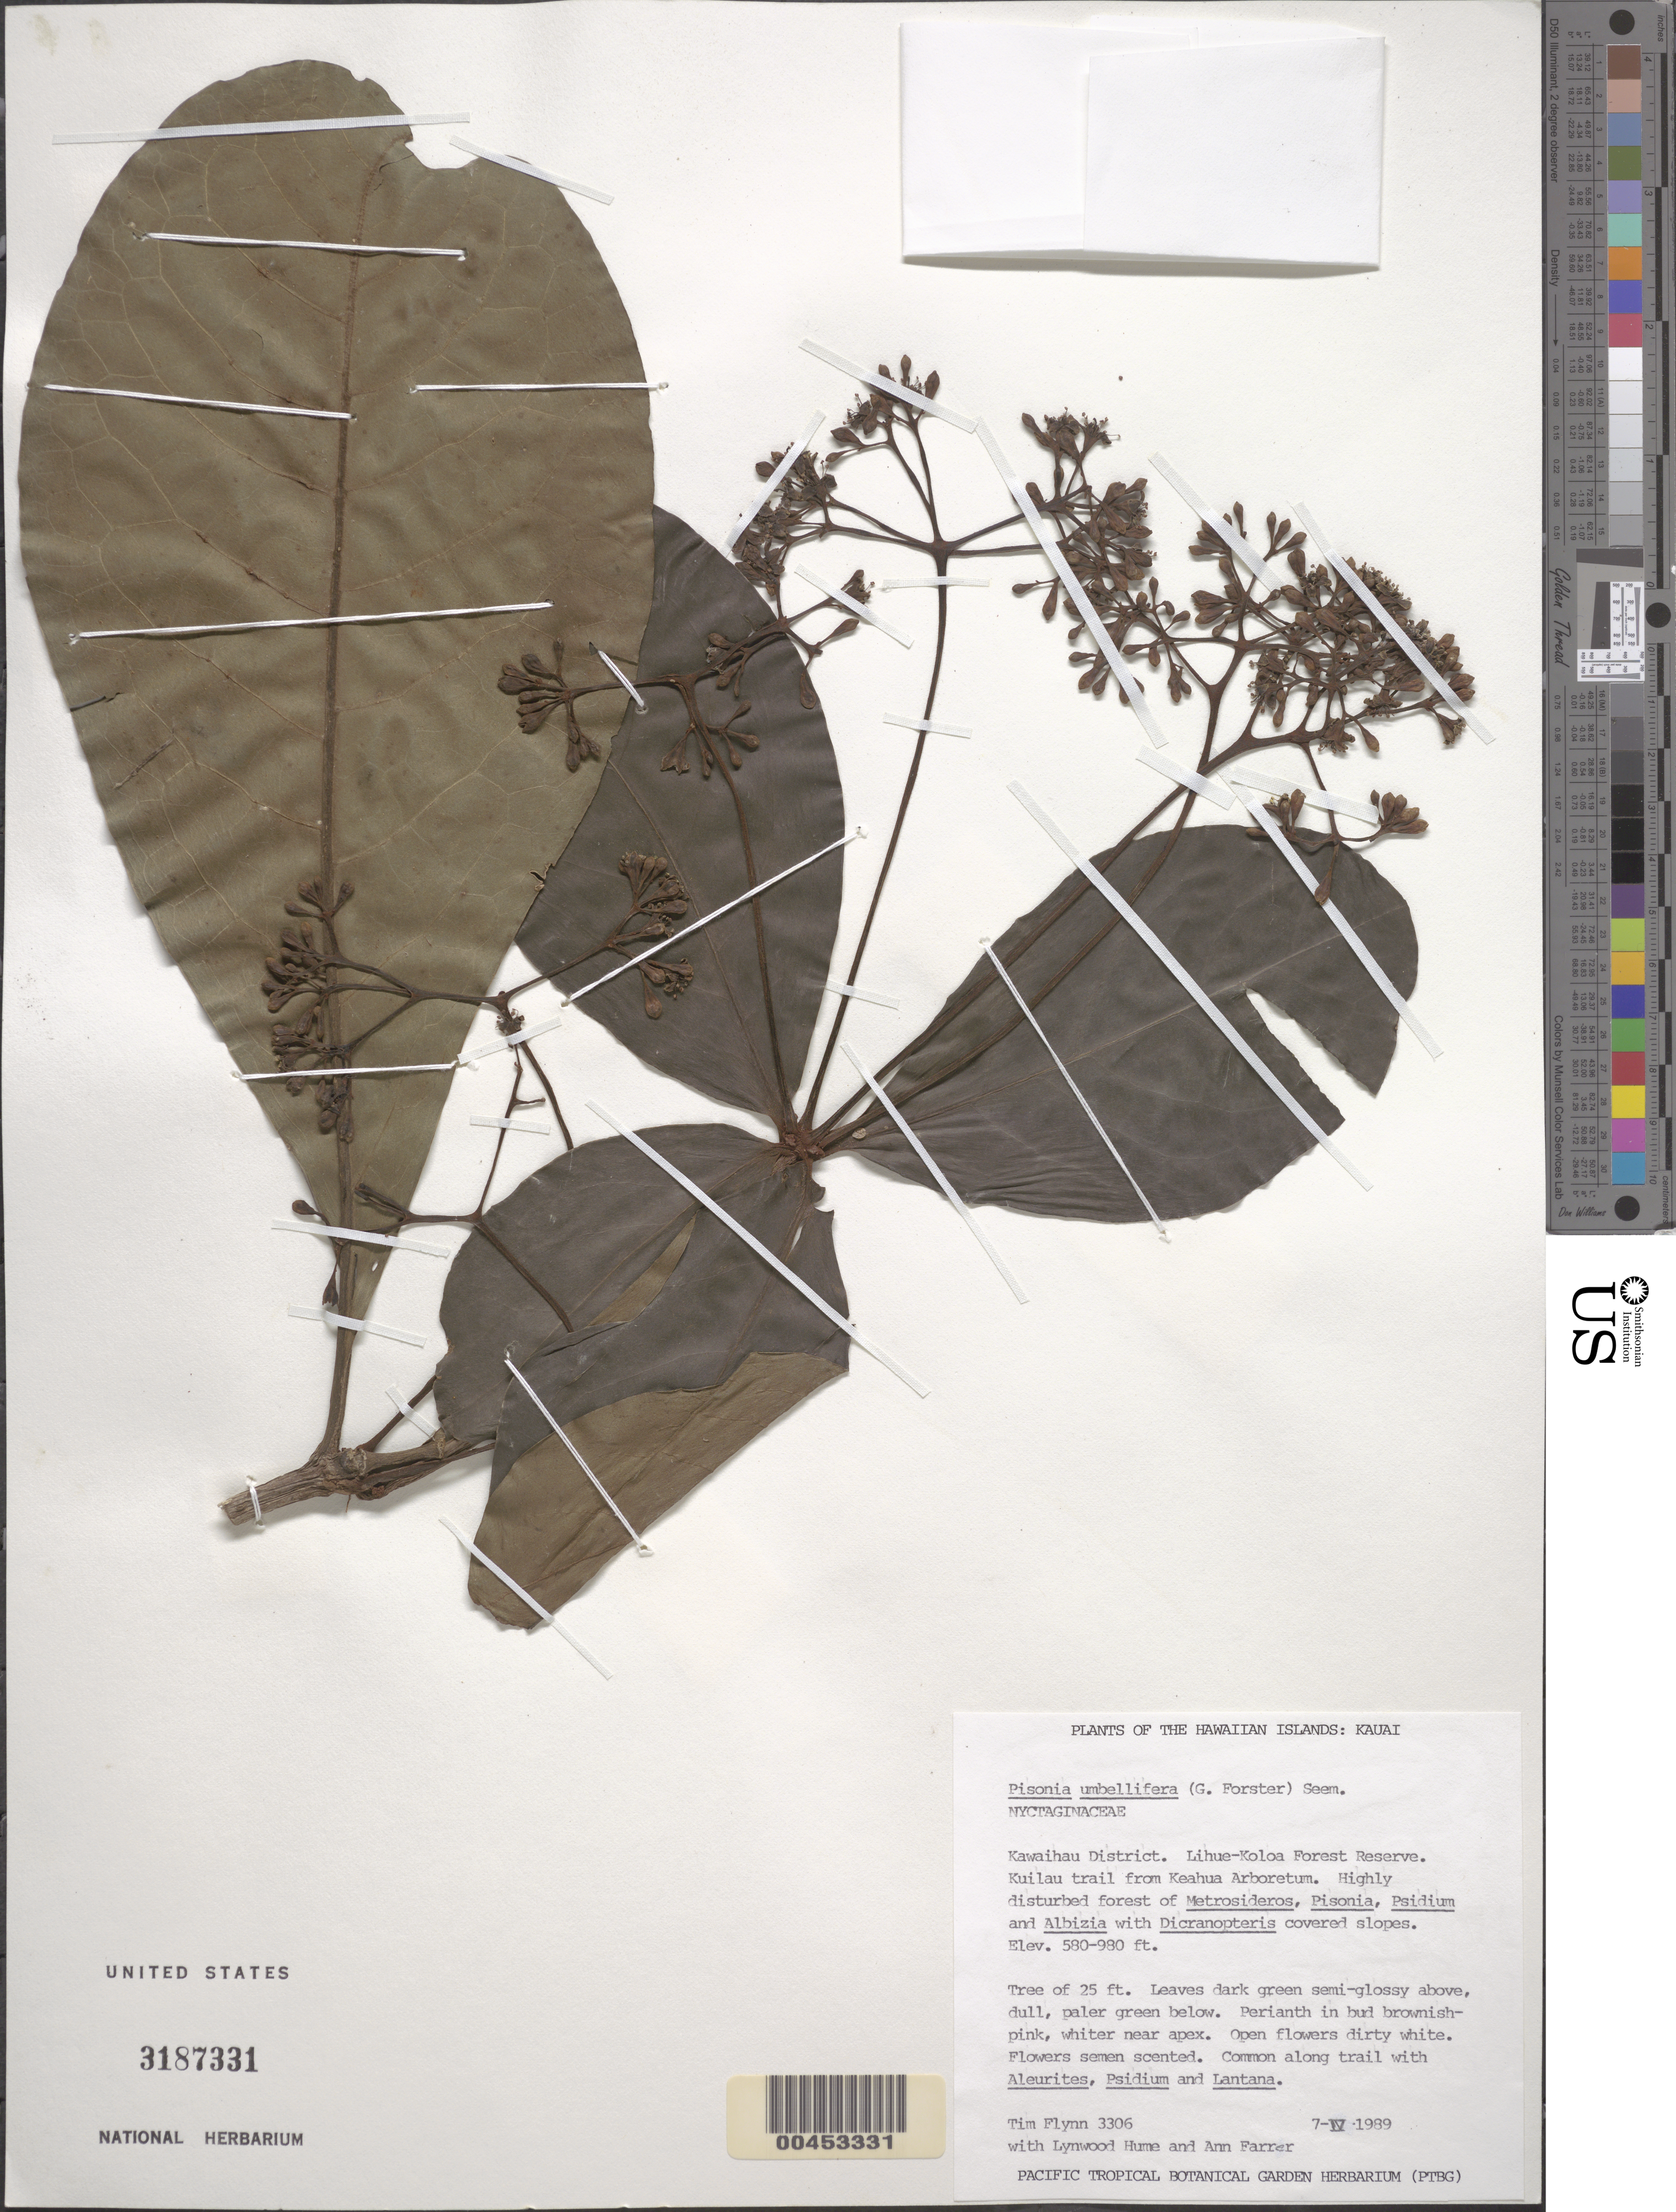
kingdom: Plantae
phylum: Tracheophyta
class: Magnoliopsida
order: Caryophyllales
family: Nyctaginaceae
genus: Ceodes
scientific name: Ceodes umbellifera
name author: J.R. Forst. & G. Forst.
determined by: Wagner, W. L., (BOT), Smithsonian Institution - National Museum of Natural History (UNITED STATES)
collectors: T. W. Flynn, L. Hume & A. Farrer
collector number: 3306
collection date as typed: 7 Apr 1989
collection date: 1989-04-07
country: United States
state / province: Hawaii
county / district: Kauai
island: Kaua'i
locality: Kawaihau Dist. Lihue-Koloa For Res. Kuilau Trail from Keahua Arboretum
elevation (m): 177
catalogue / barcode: US 3187331